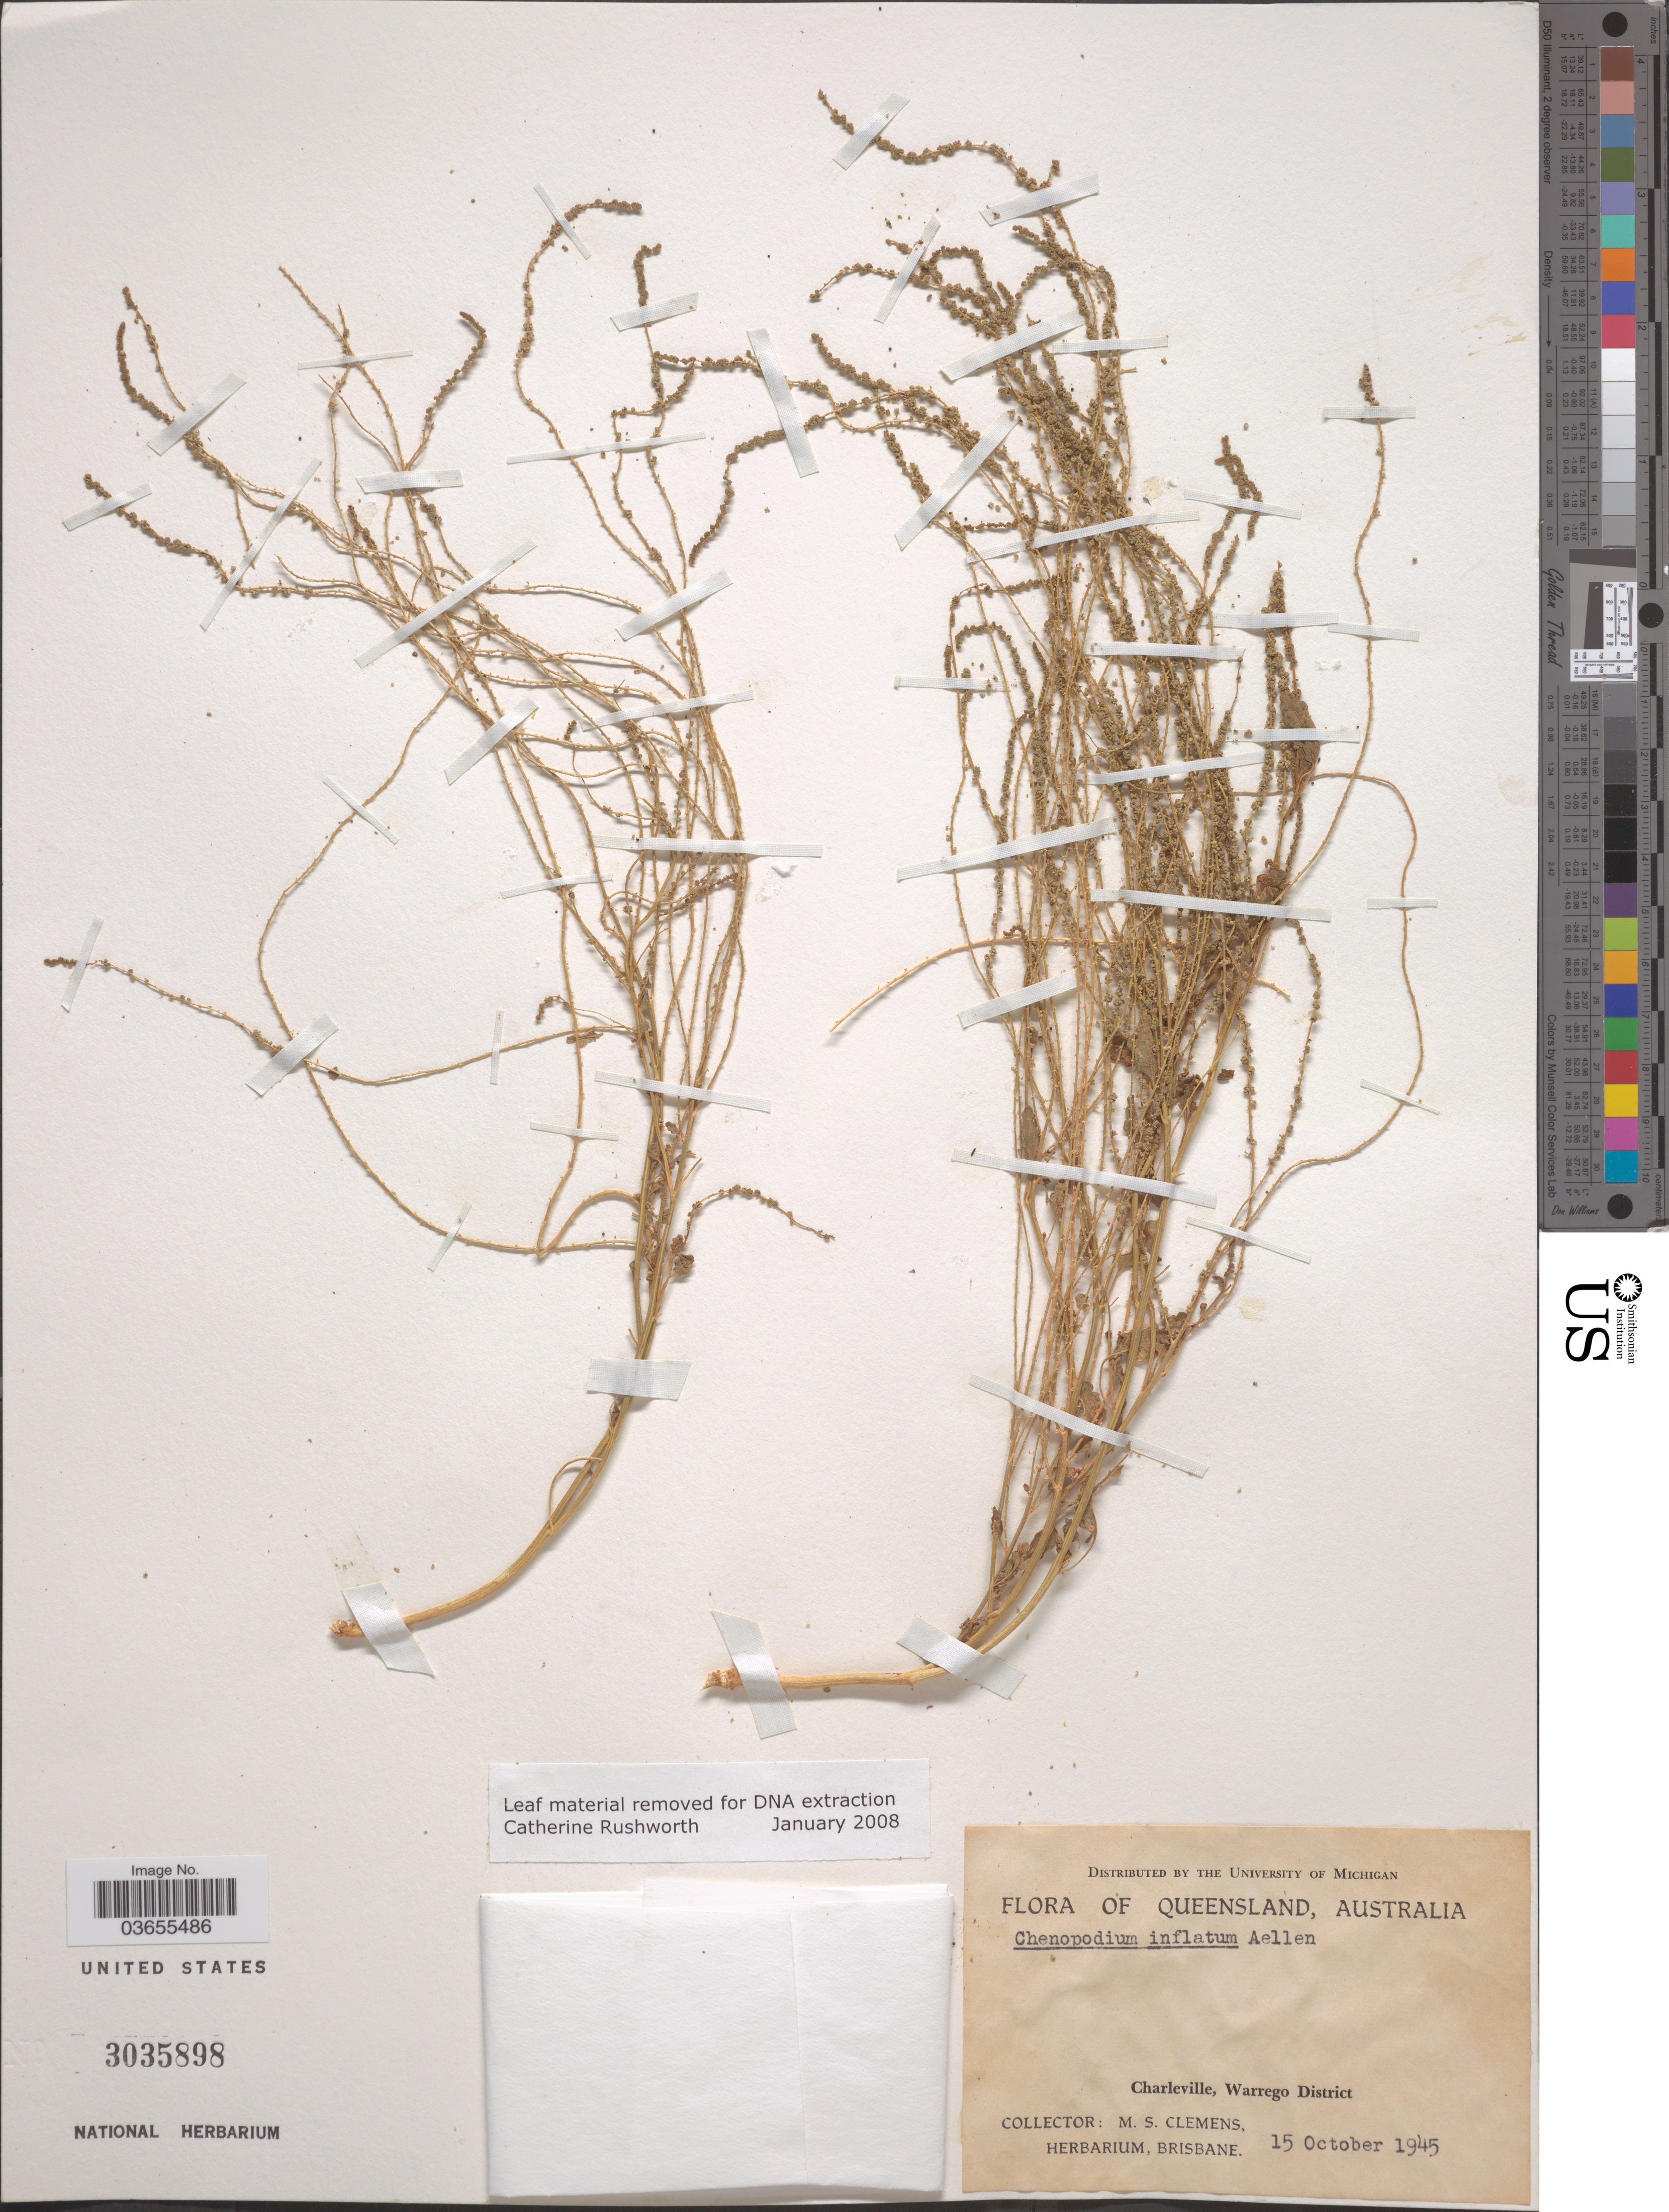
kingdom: Plantae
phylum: Tracheophyta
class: Magnoliopsida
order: Caryophyllales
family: Amaranthaceae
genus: Chenopodium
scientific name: Chenopodium inflatum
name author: Aellen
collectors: M. S. Clemens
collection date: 1945-10-15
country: Australia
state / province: Queensland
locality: Charleville, Warrego District.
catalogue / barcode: US 3035898